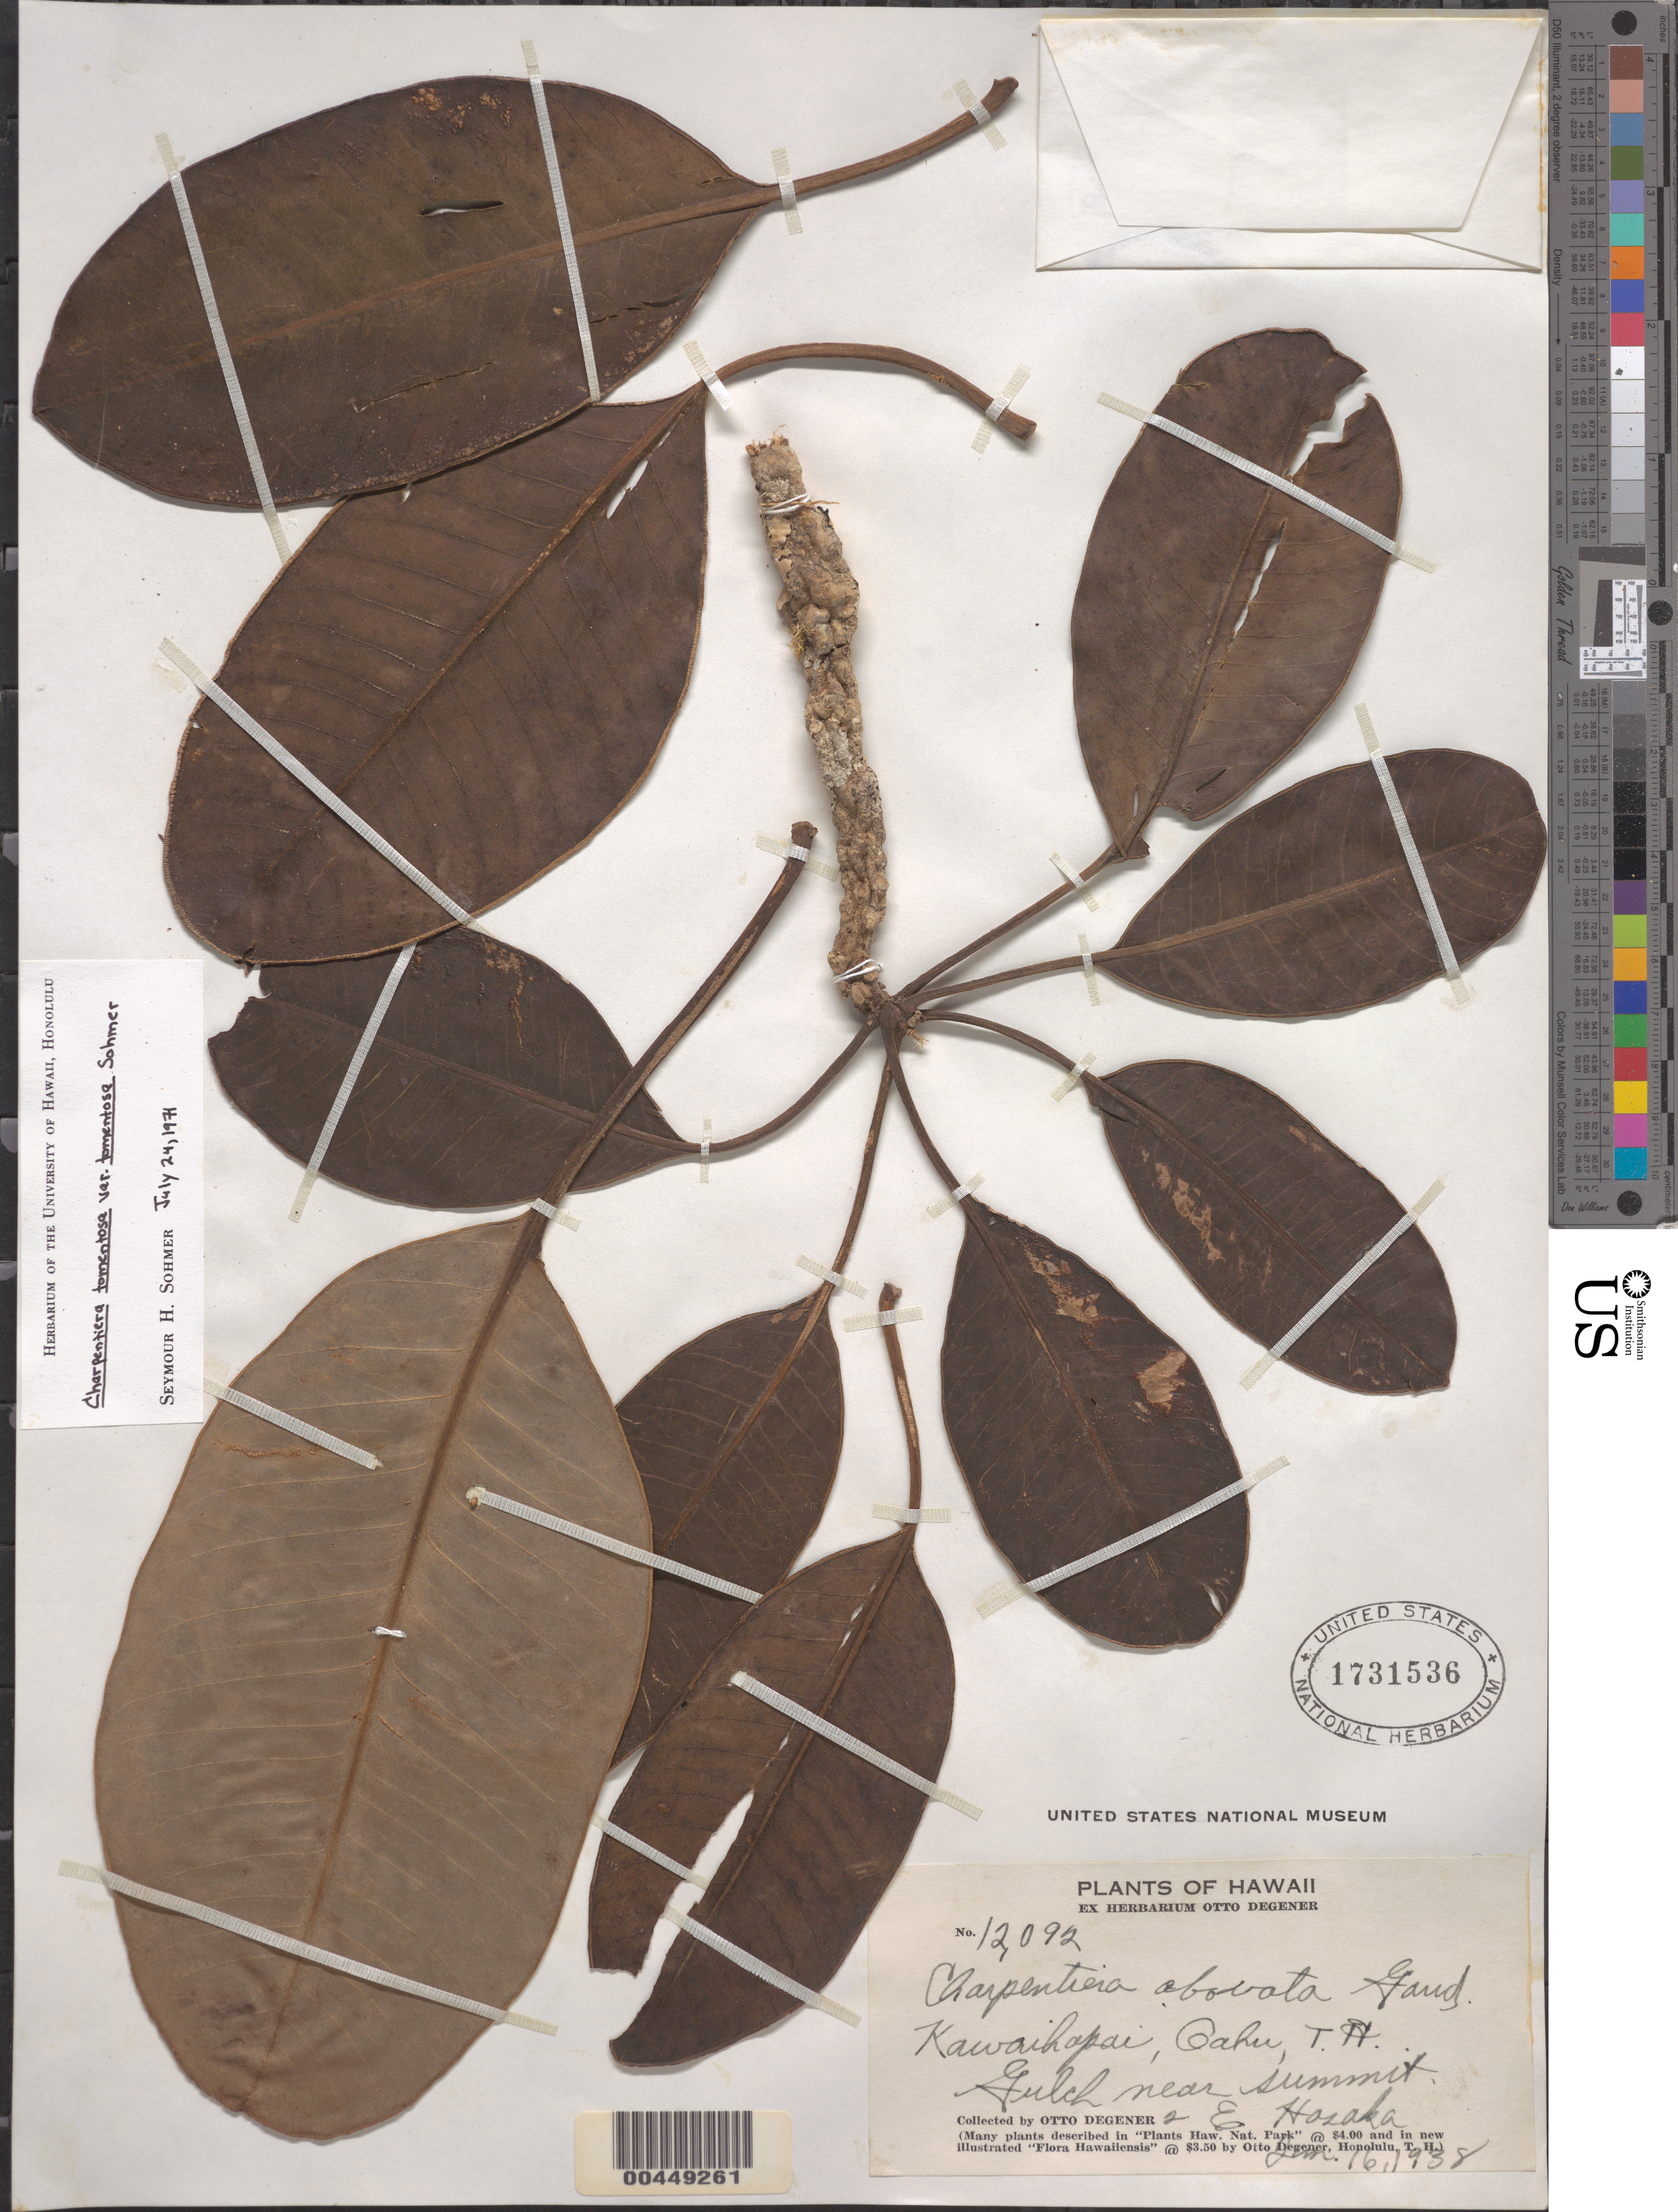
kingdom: Plantae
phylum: Tracheophyta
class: Magnoliopsida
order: Caryophyllales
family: Amaranthaceae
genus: Charpentiera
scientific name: Charpentiera tomentosa var. tomentosa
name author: Sohmer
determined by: Sohmer, S. H.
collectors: O. Degener, I. Degener & E. Hosaka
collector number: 12092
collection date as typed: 16 Jan 1938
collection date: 1938-01-16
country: United States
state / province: Hawaii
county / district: Honolulu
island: Oahu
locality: Kawaihapai.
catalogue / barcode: US 1731536